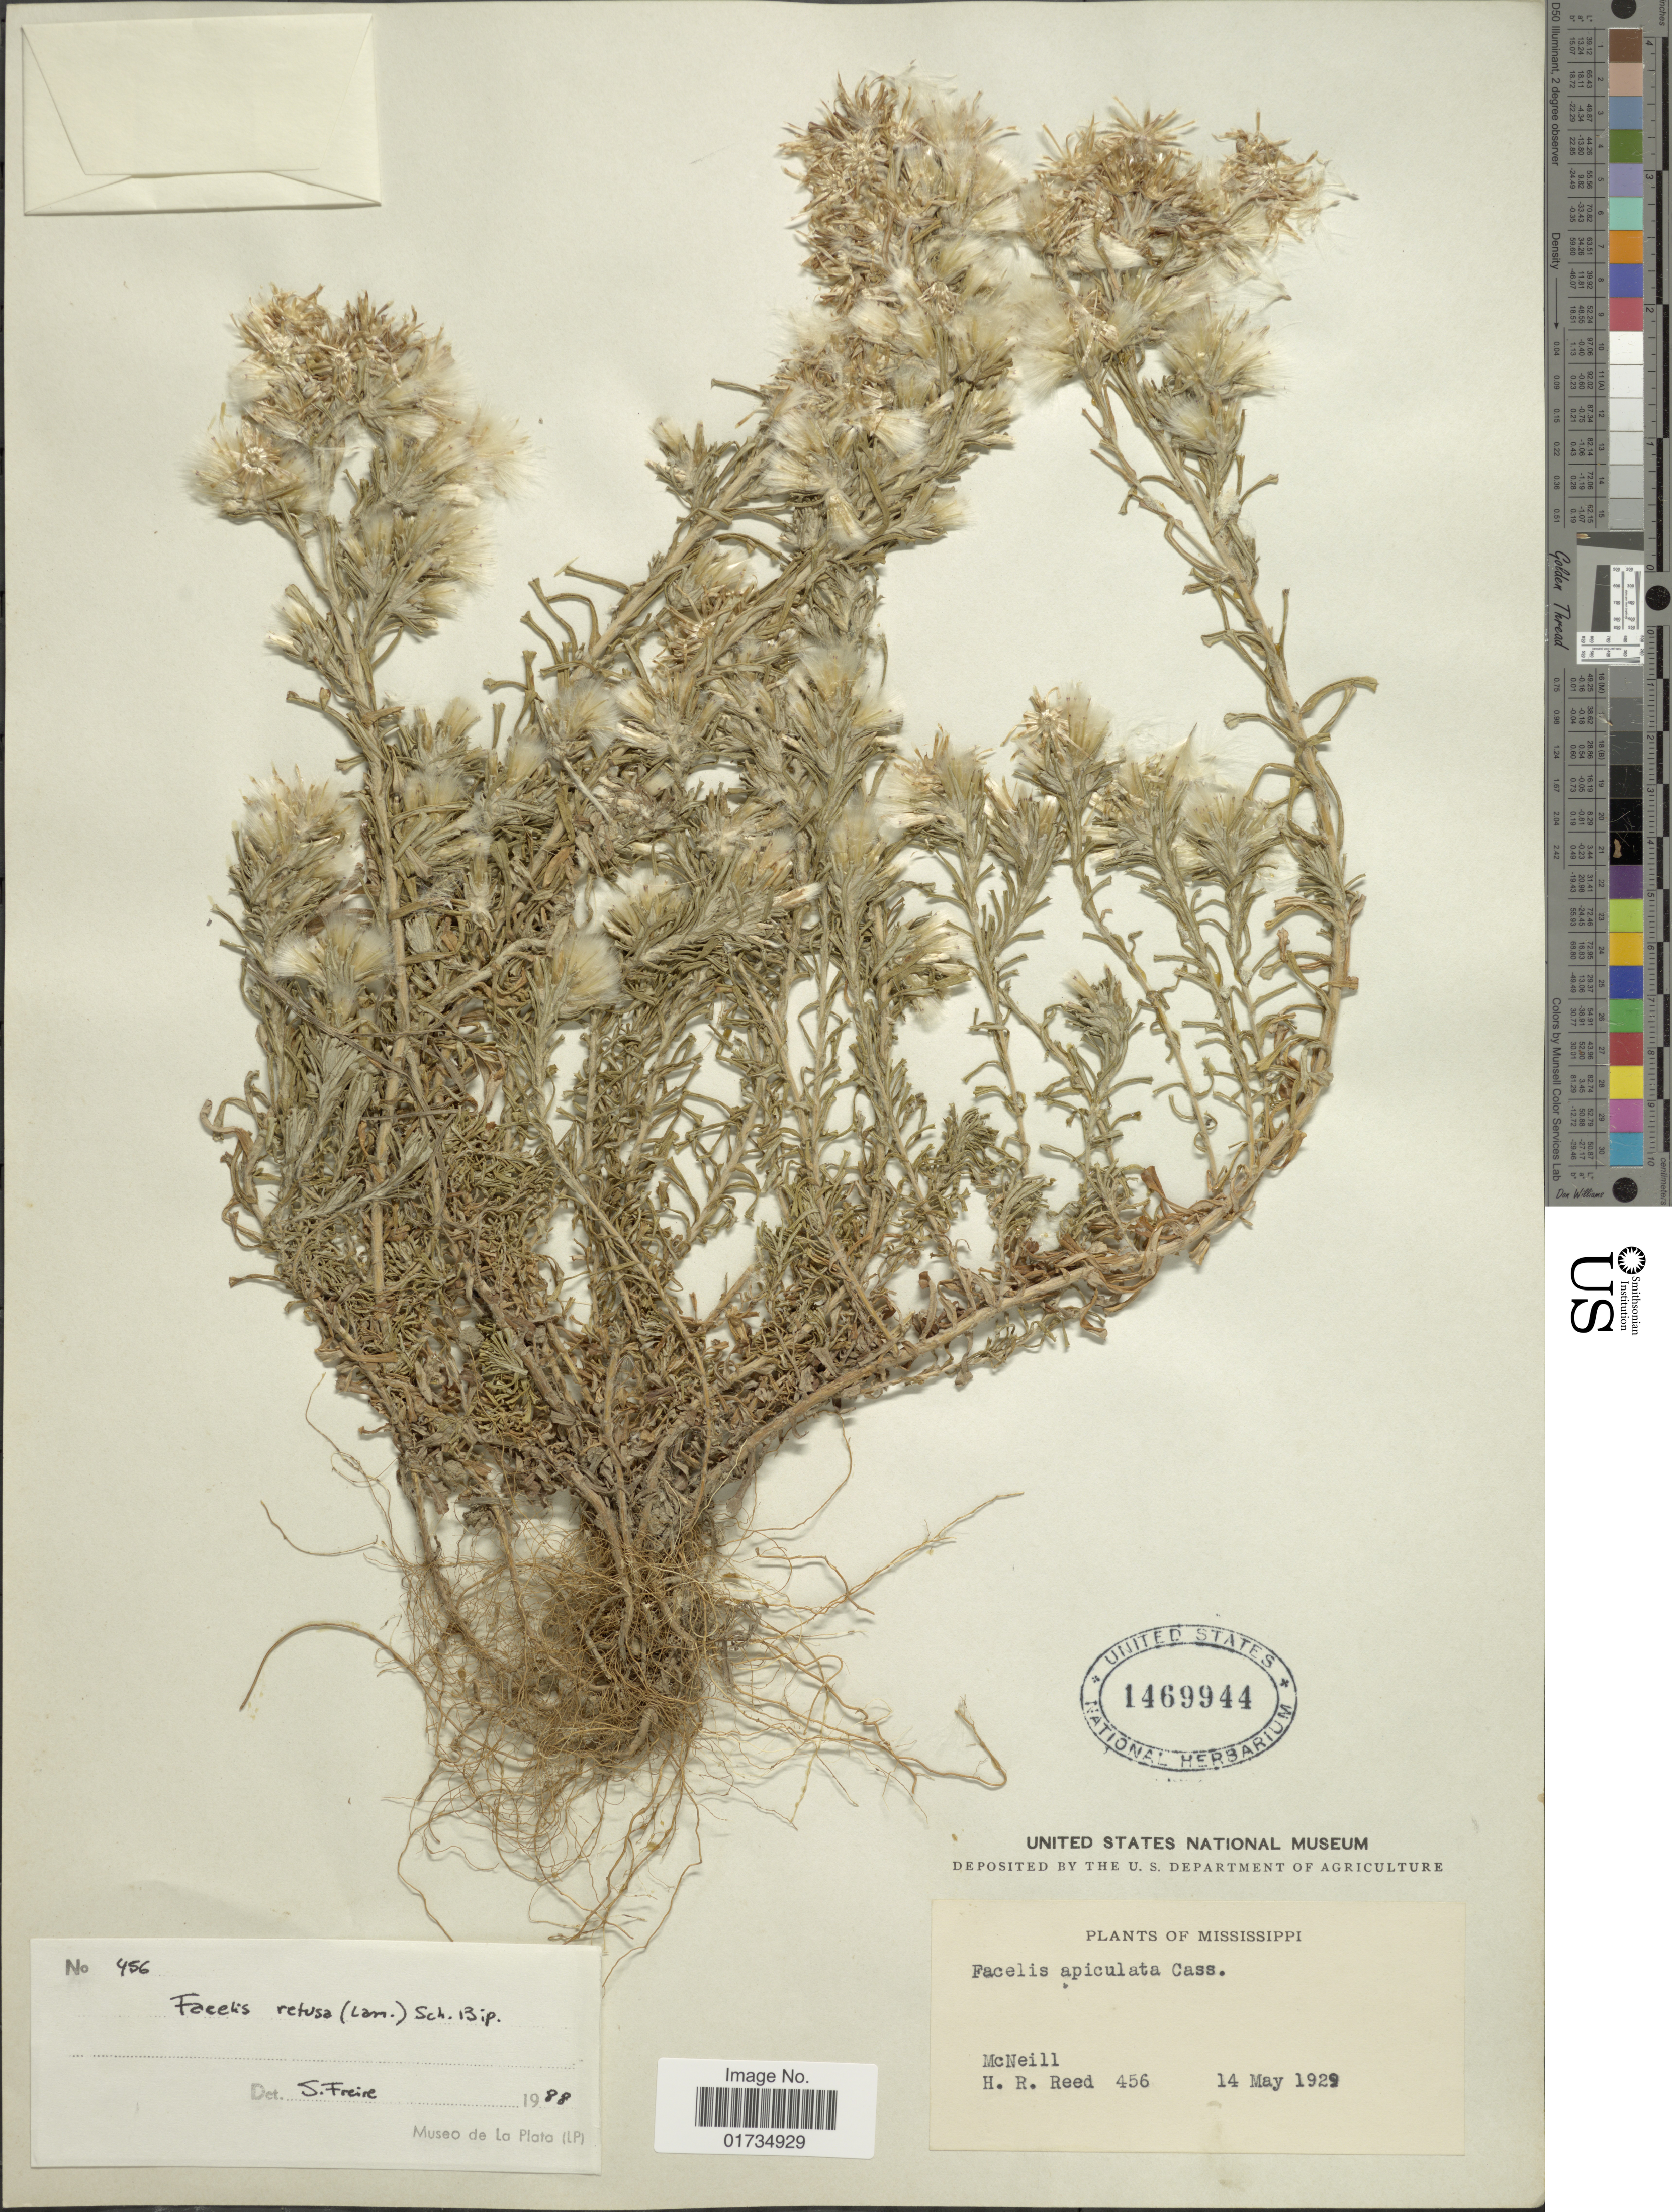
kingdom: Plantae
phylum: Tracheophyta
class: Magnoliopsida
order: Asterales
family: Asteraceae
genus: Facelis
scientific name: Facelis retusa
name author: (Lam.) Sch. Bip.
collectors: H. Reed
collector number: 456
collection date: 1929-05-14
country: United States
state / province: Mississippi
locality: Mississippi. McNeil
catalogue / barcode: US 1469944